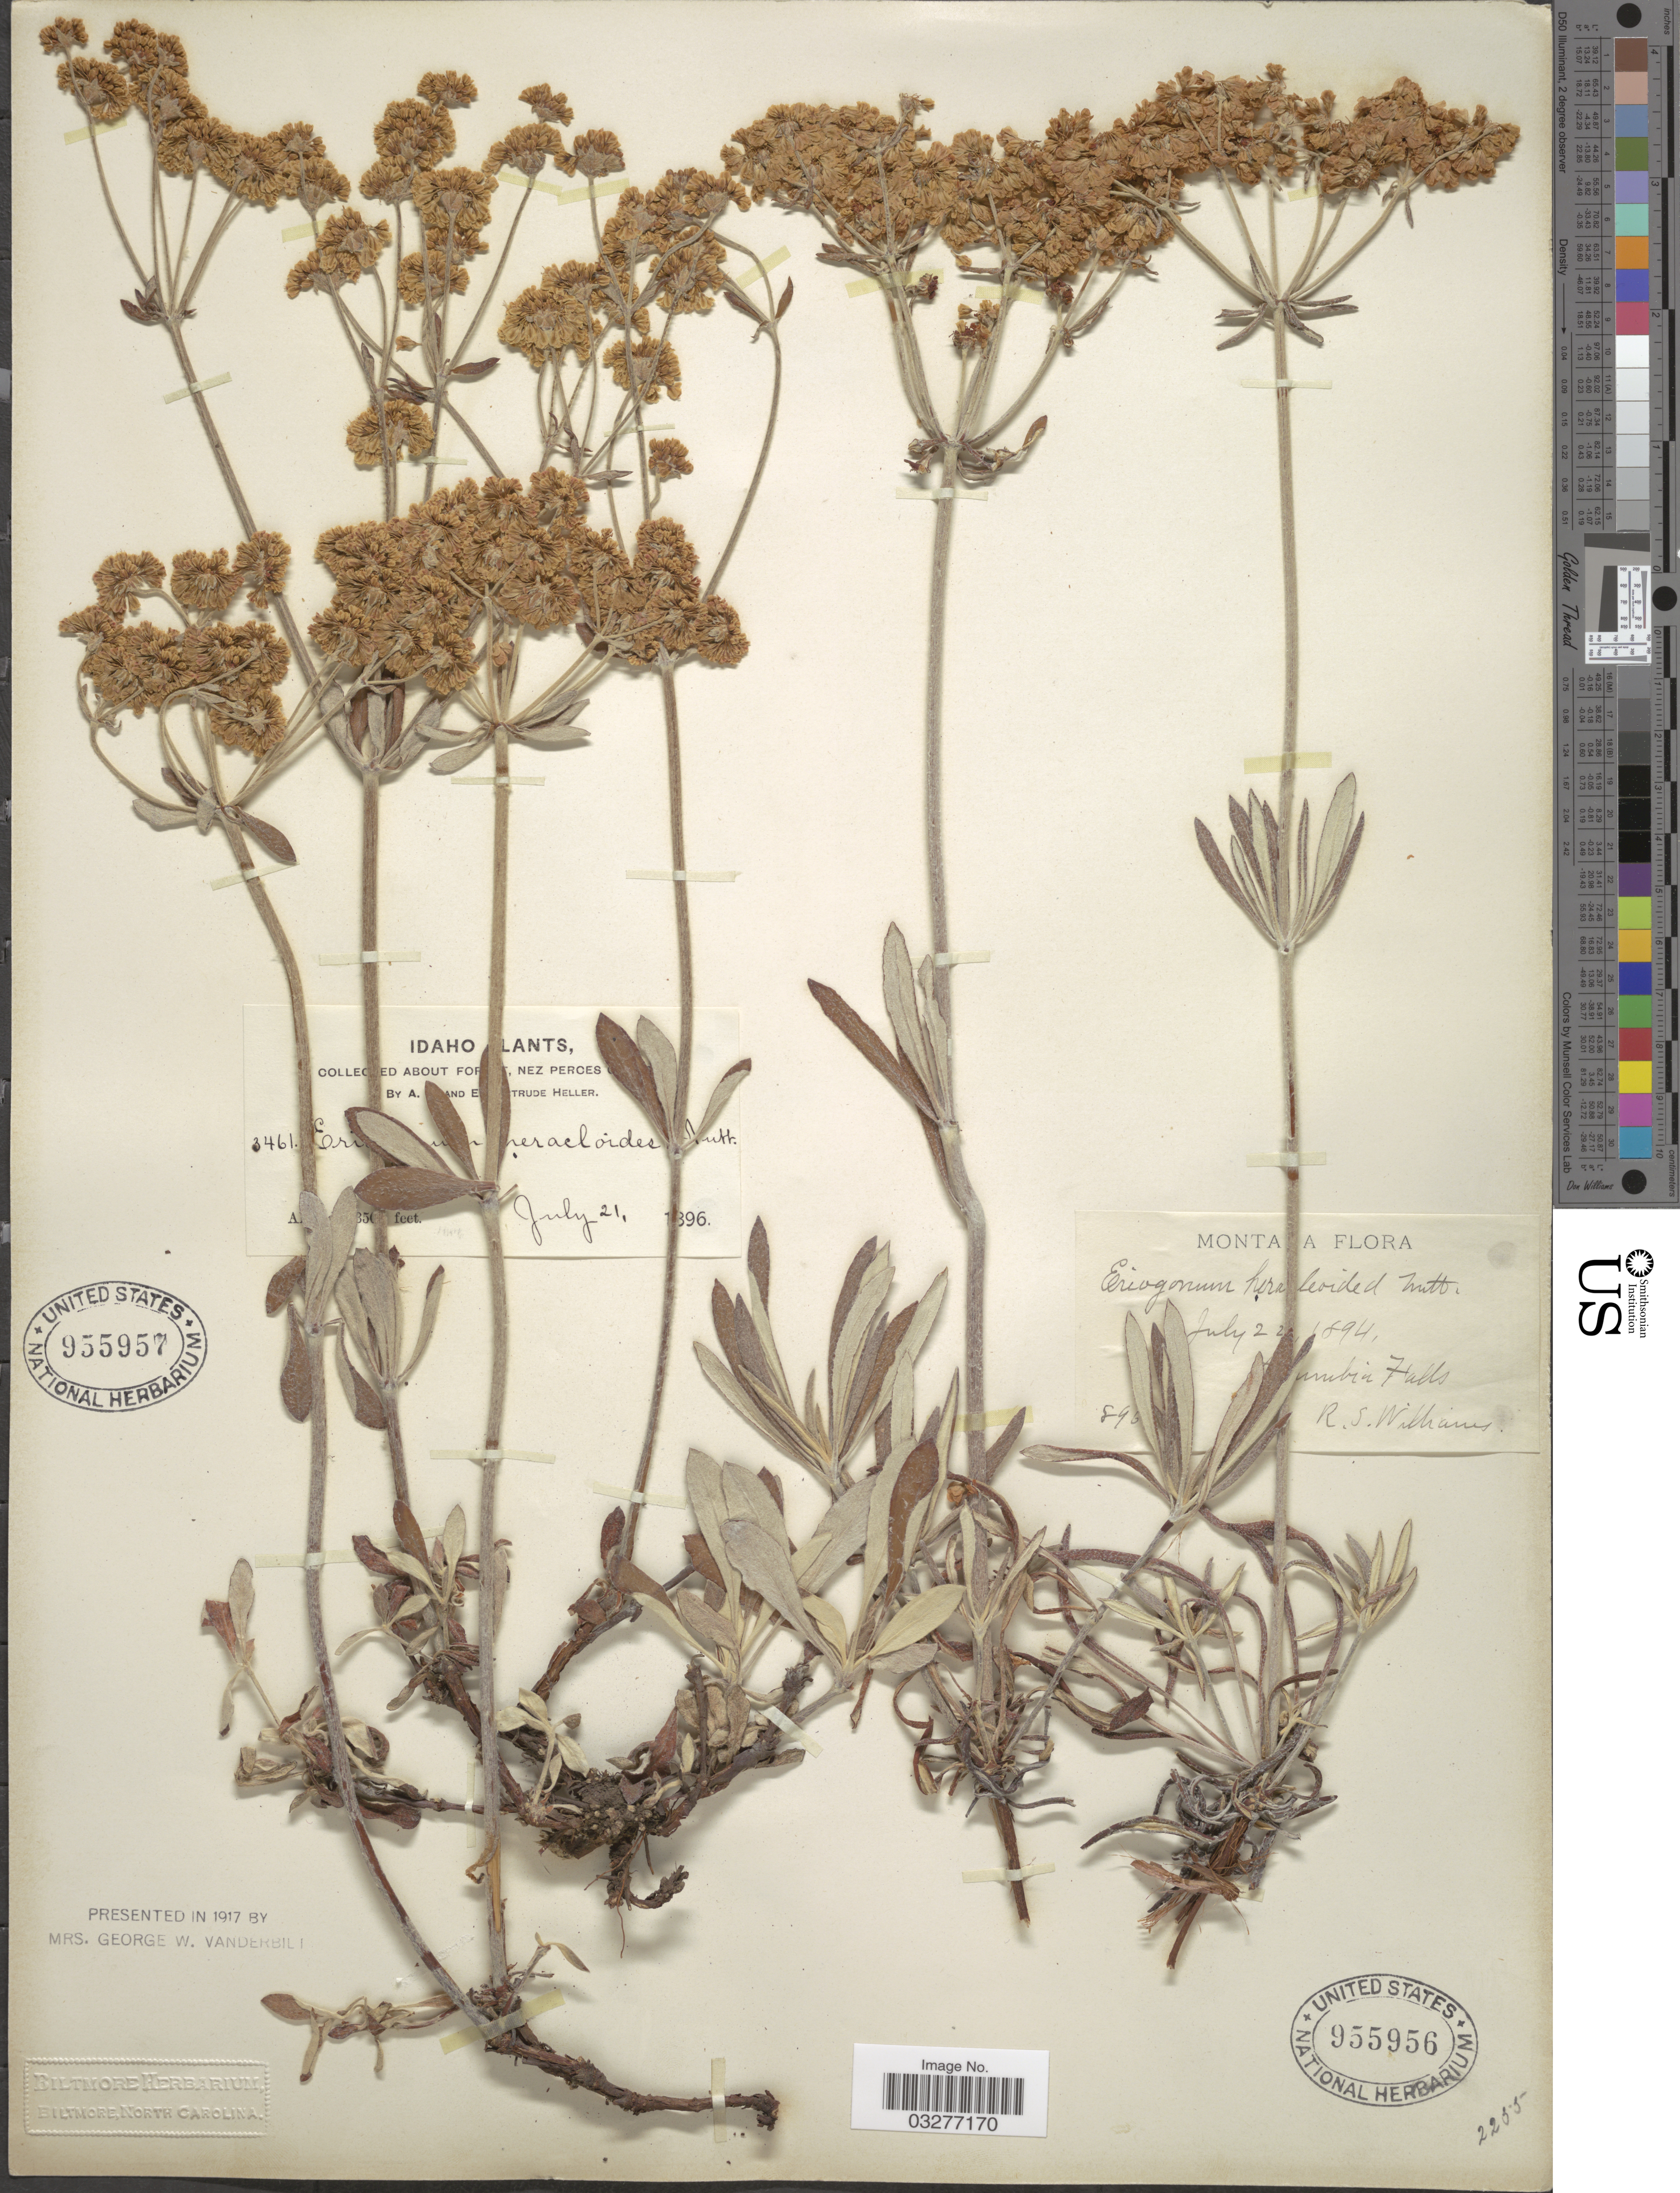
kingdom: Plantae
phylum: Tracheophyta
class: Magnoliopsida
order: Caryophyllales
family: Polygonaceae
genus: Eriogonum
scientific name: Eriogonum heracleoides var. heracleoides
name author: Nutt.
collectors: A. A. Heller & E. G. Heller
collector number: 3461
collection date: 1896-07-21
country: United States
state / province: Idaho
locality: About forest, Nez Perces [illegible text].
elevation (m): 411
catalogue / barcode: US 955957-2